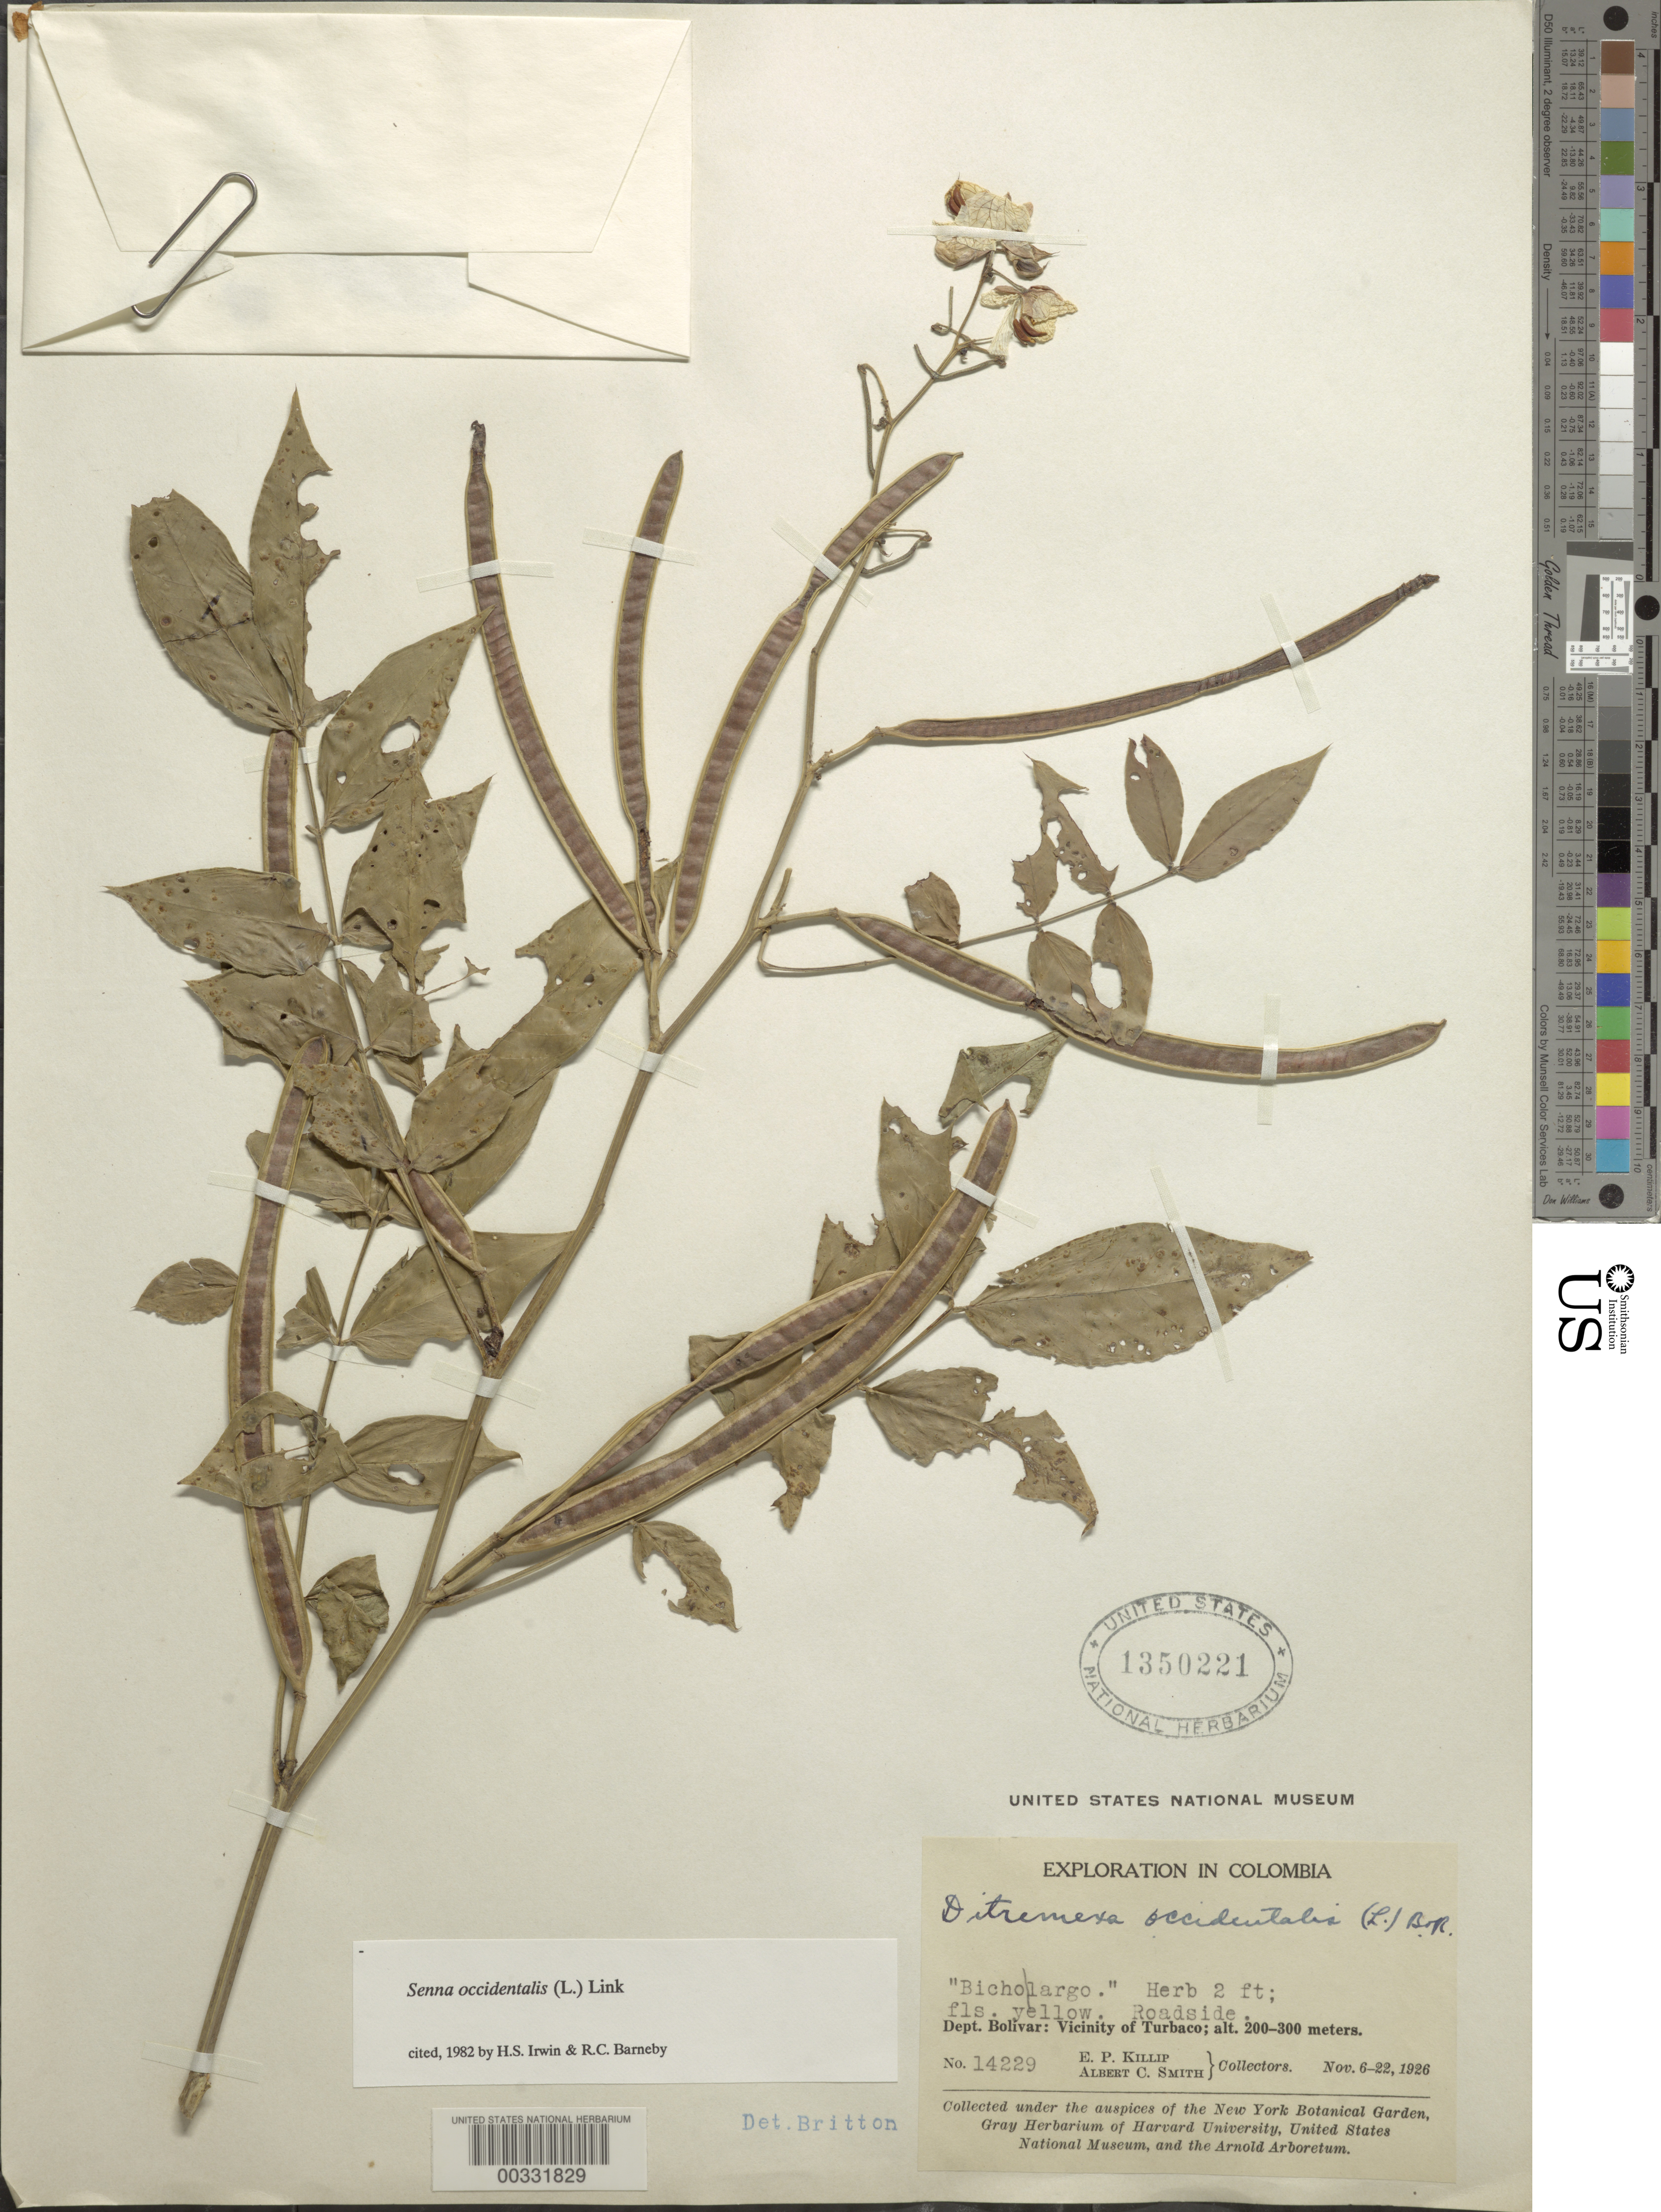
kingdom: Plantae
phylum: Tracheophyta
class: Magnoliopsida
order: Fabales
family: Fabaceae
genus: Senna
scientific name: Senna occidentalis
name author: (L.) Link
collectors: E. P. Killip & A. C. Smith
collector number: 14229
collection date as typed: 06 Nov 1926 to 22 Nov 1926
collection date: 1926-11-06/1926-11-22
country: Colombia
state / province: Bolívar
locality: Dept. Bolívar: Vicinity of Turbaco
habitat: Roadside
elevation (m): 200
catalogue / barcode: US 1350221